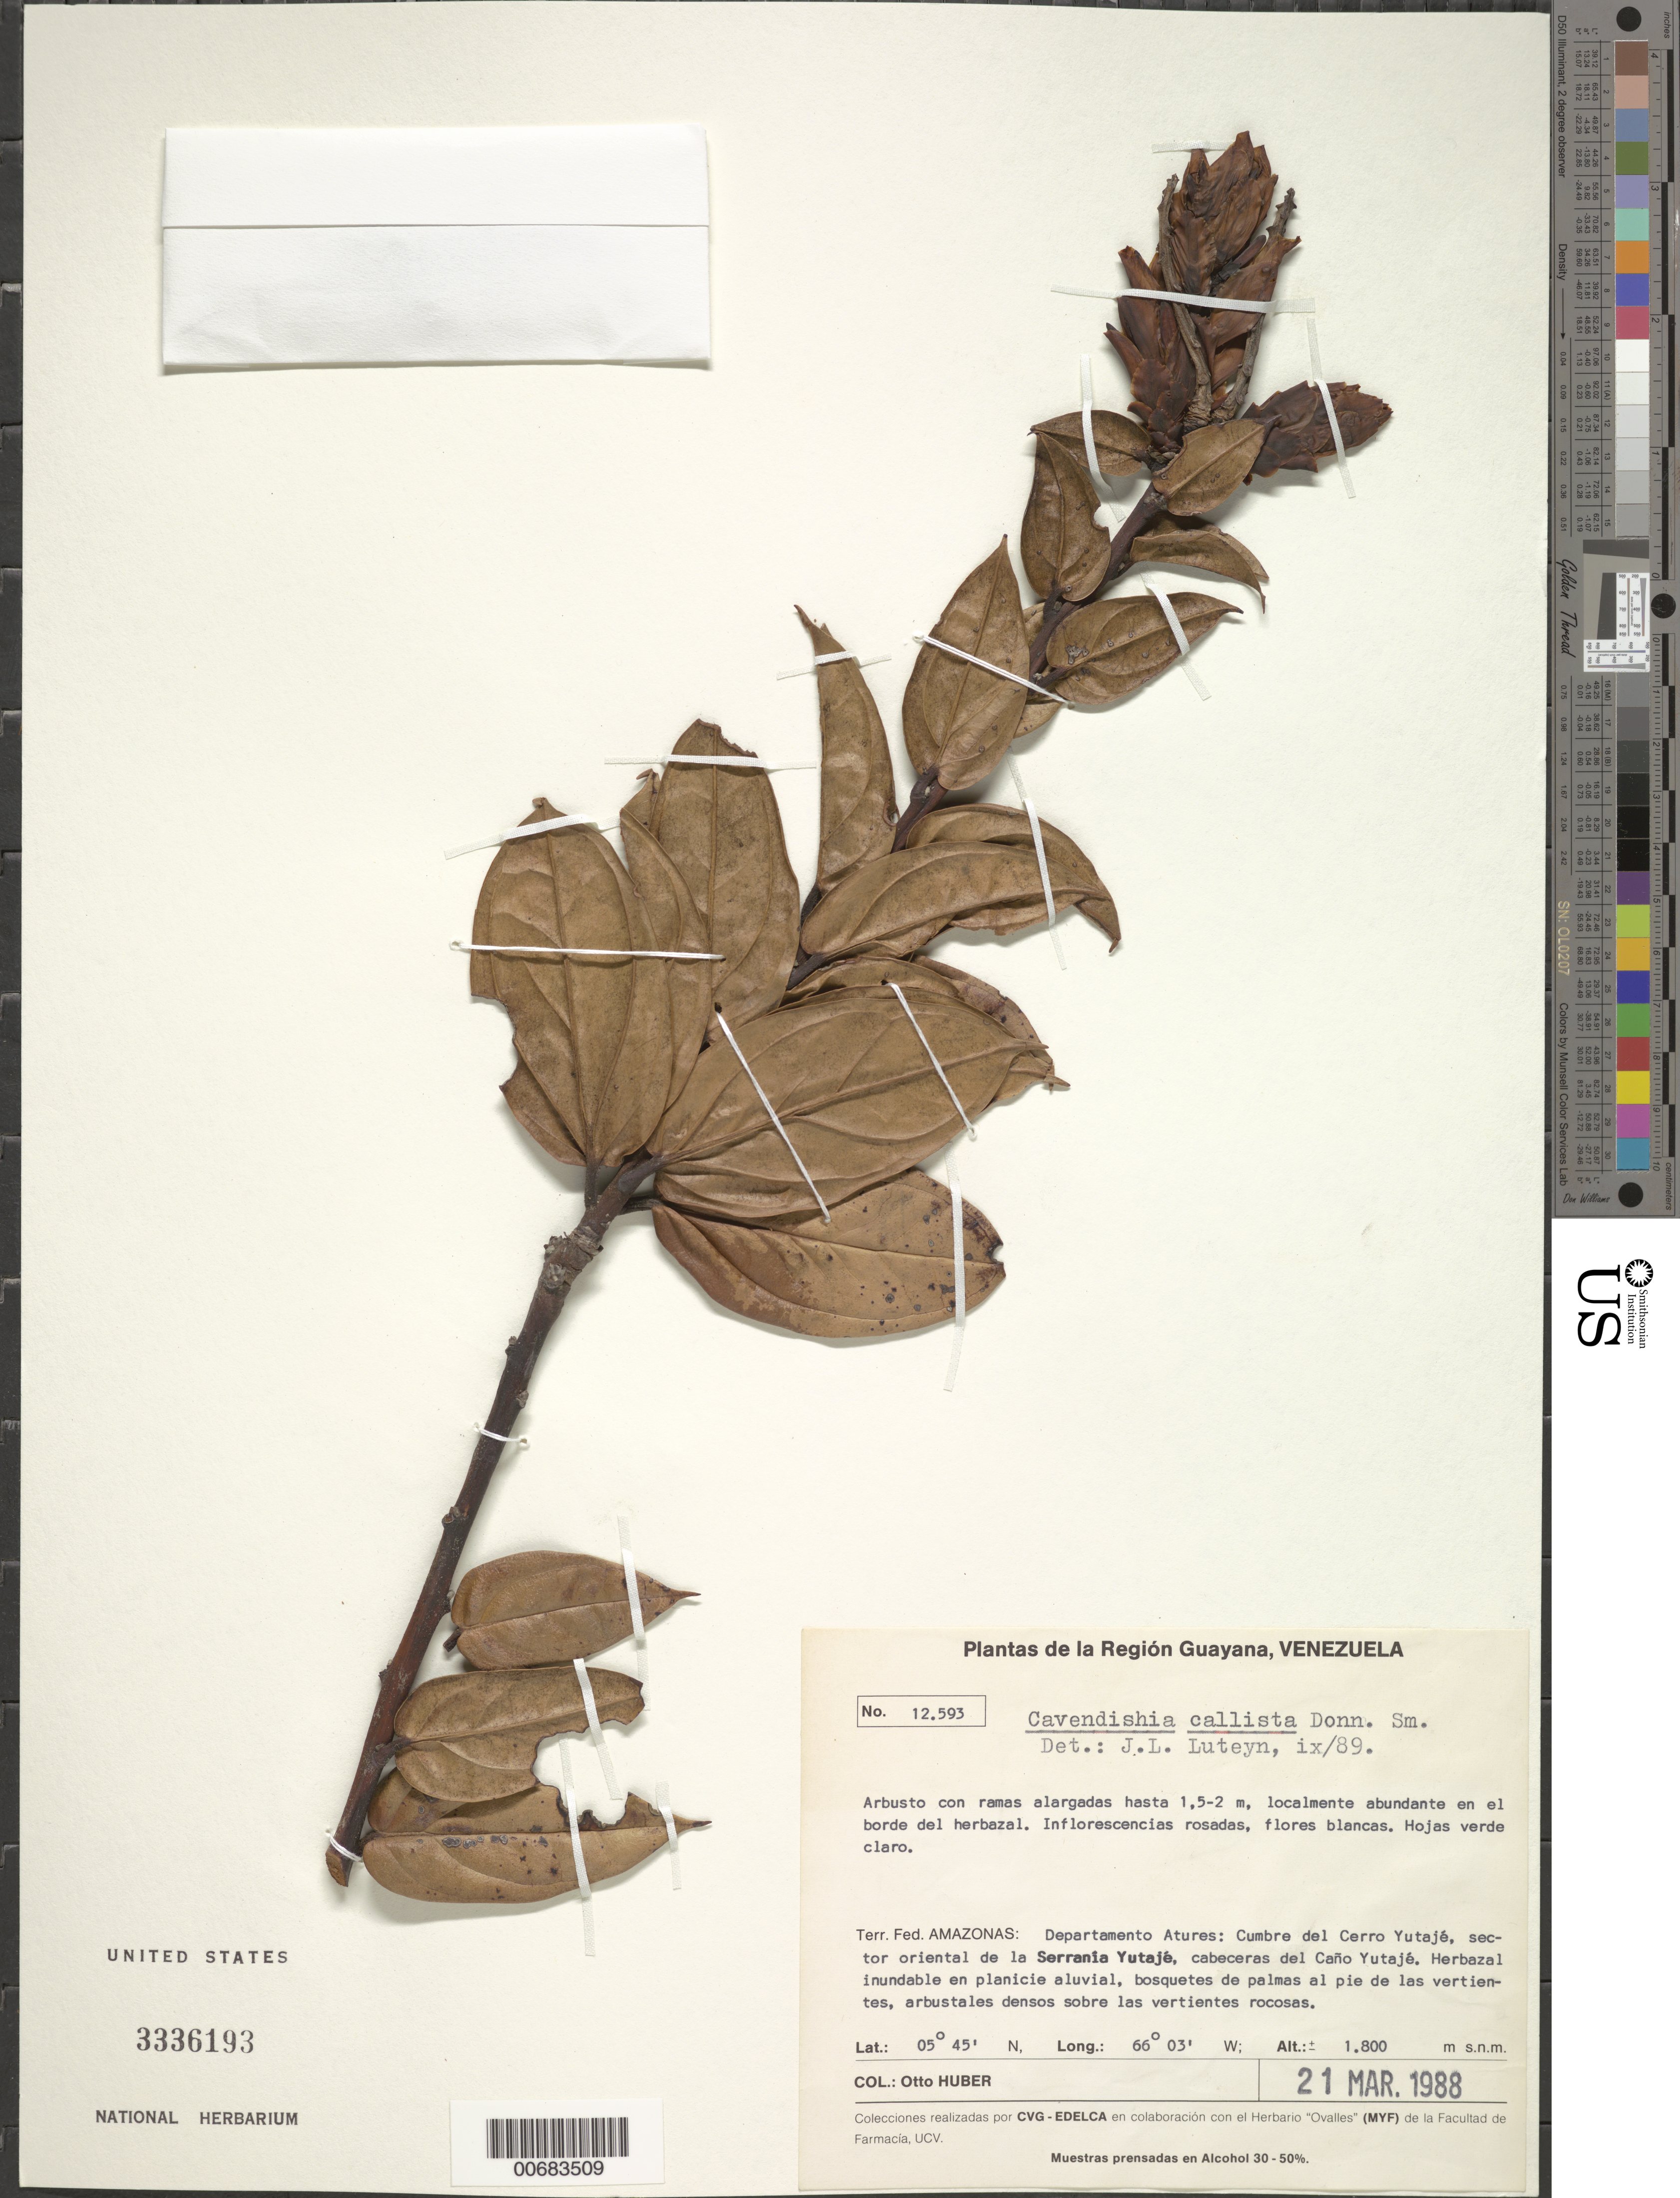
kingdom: Plantae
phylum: Tracheophyta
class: Magnoliopsida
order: Ericales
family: Ericaceae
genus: Cavendishia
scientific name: Cavendishia callista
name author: Donn. Sm.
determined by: Luteyn, J. L.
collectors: O. Huber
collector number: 12593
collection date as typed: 21-Mar-88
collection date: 1988-03-21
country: Venezuela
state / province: Amazonas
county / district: Atures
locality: Cerro Yutajé, cumbre, sector oriental de la Serrania Yutajé, cabeceras del Caño Yutajé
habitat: Borde del herbazal; herbazal inundable en planicie alubial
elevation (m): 1800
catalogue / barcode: US 3336193